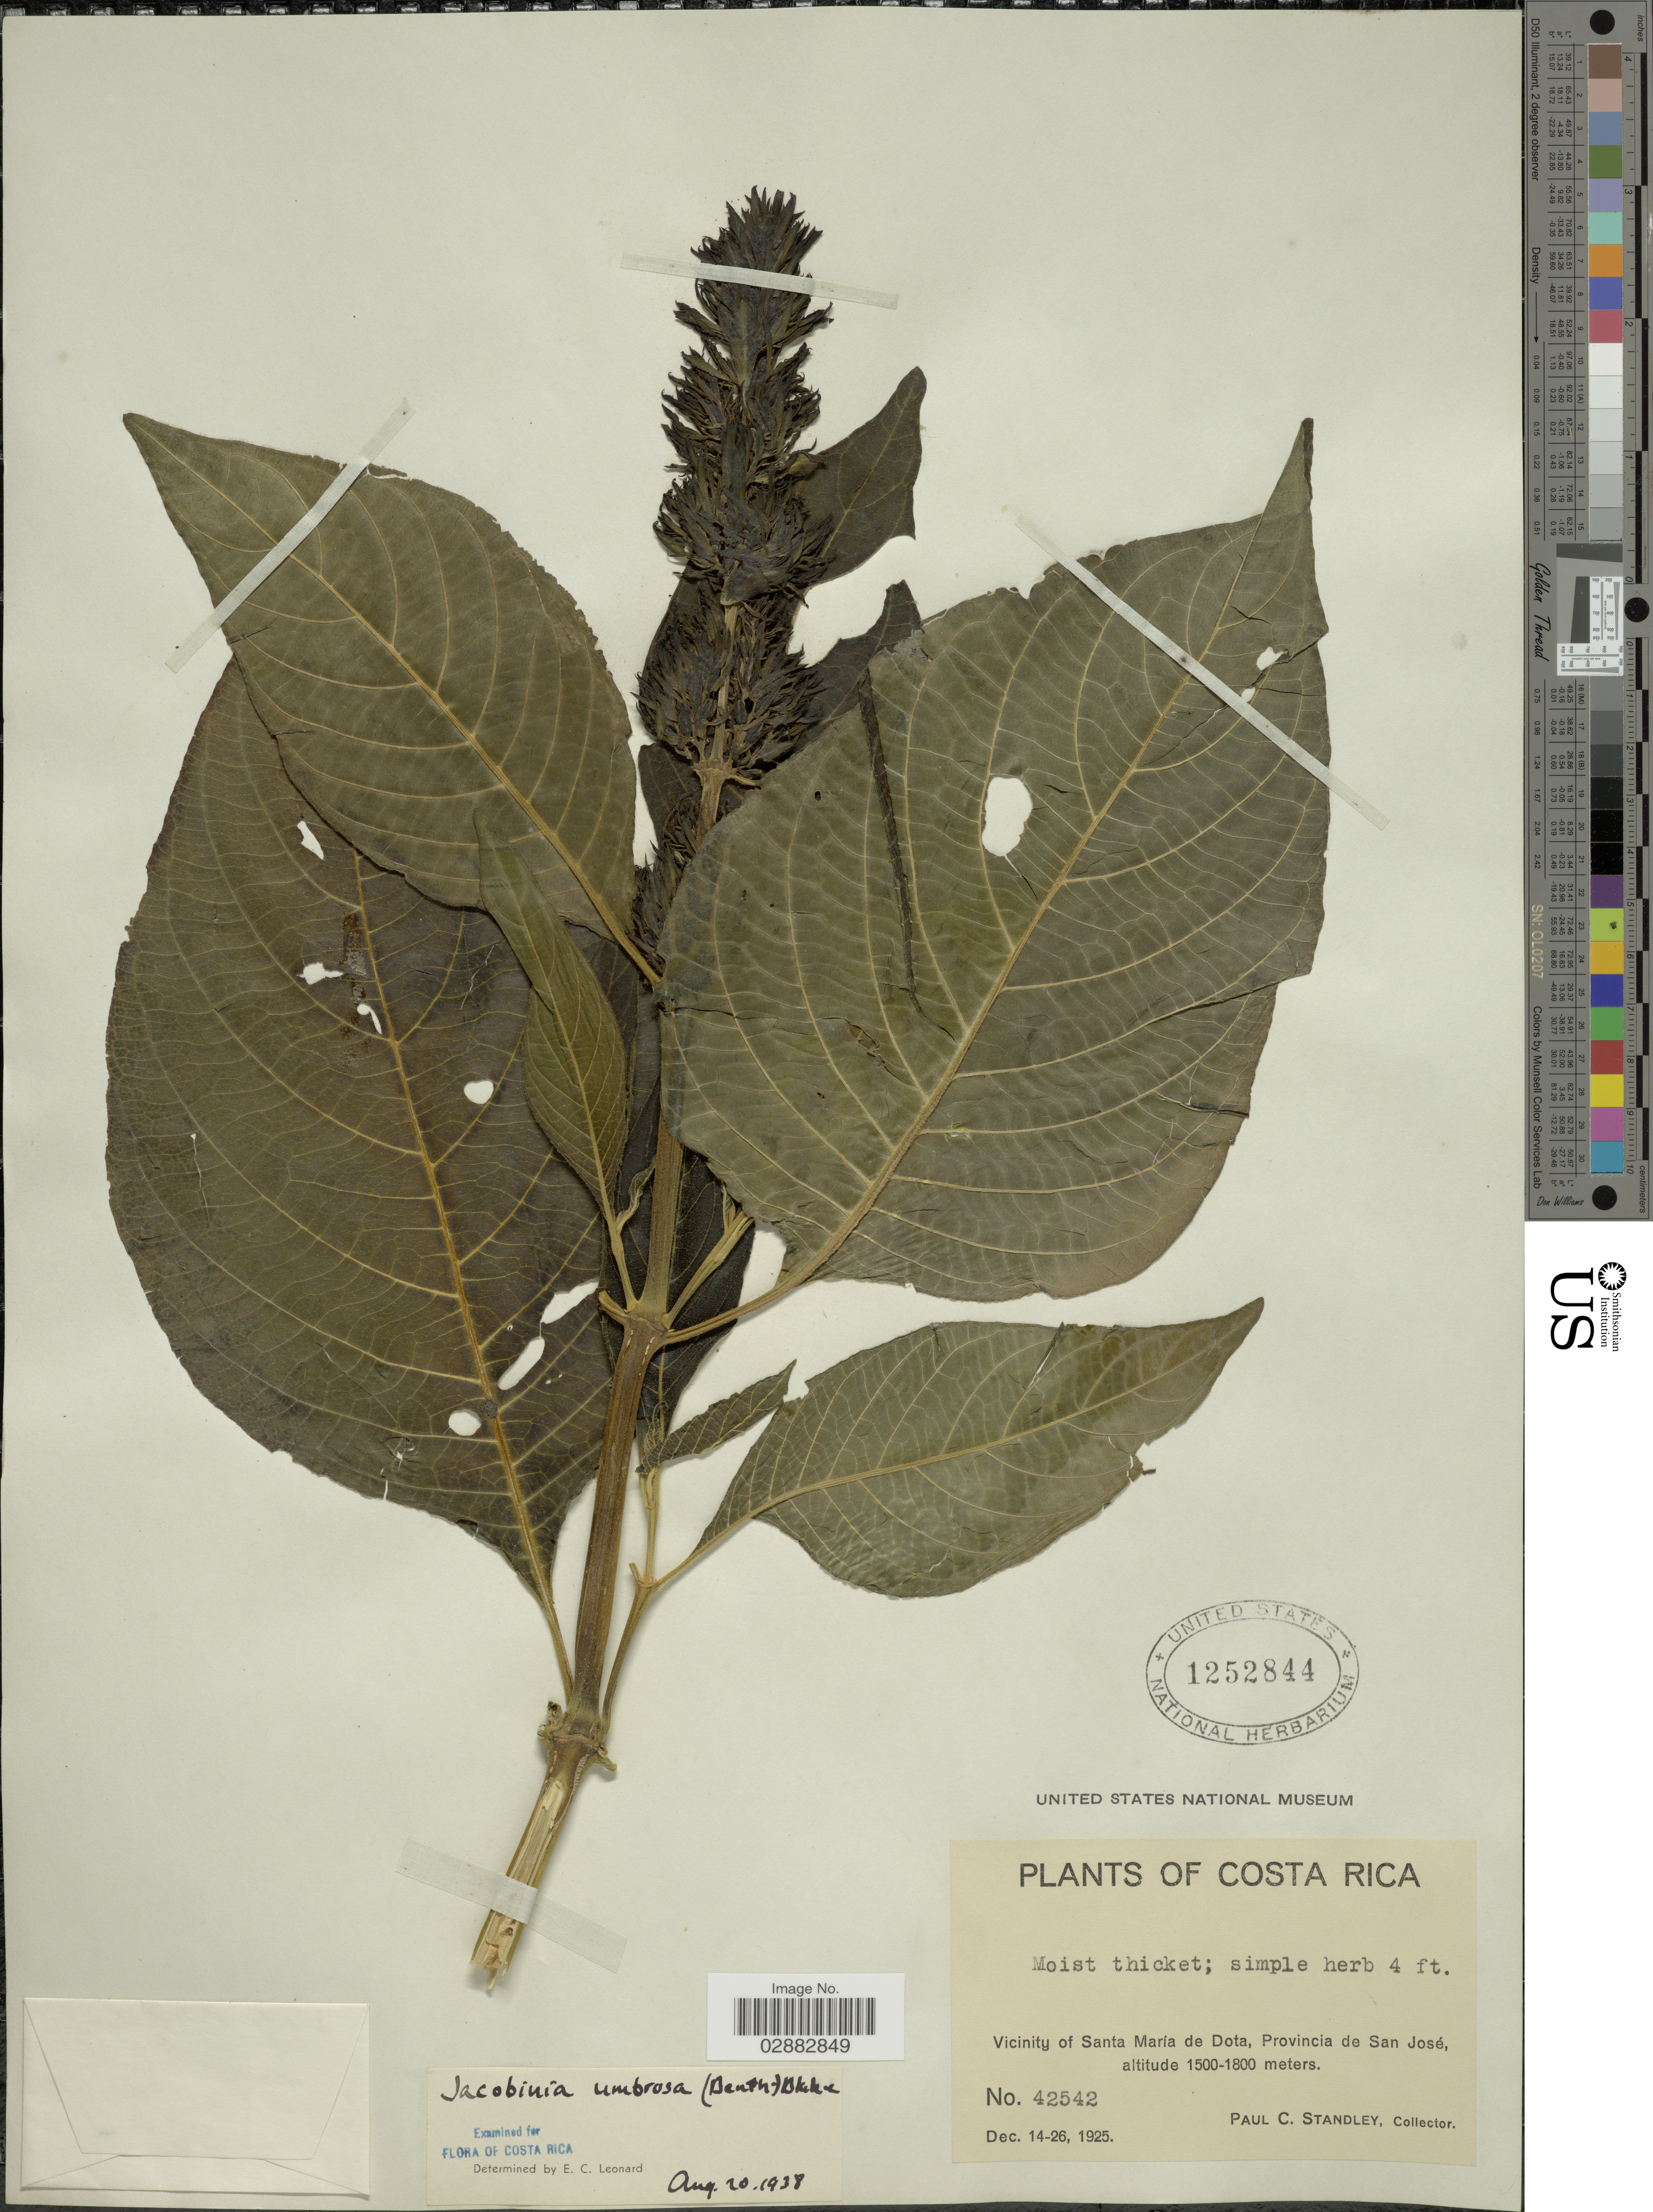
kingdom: Plantae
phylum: Tracheophyta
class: Magnoliopsida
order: Lamiales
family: Acanthaceae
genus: Jacobinia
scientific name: Jacobinia umbrosa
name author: (Benth.) S.F. Blake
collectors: P. C. Standley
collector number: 42542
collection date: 1925-12-14/1925-12-26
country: Costa Rica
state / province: San José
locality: Vicinity of Santa Maria de Dota, Provincia de San José.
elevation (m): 1500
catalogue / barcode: US 1252844